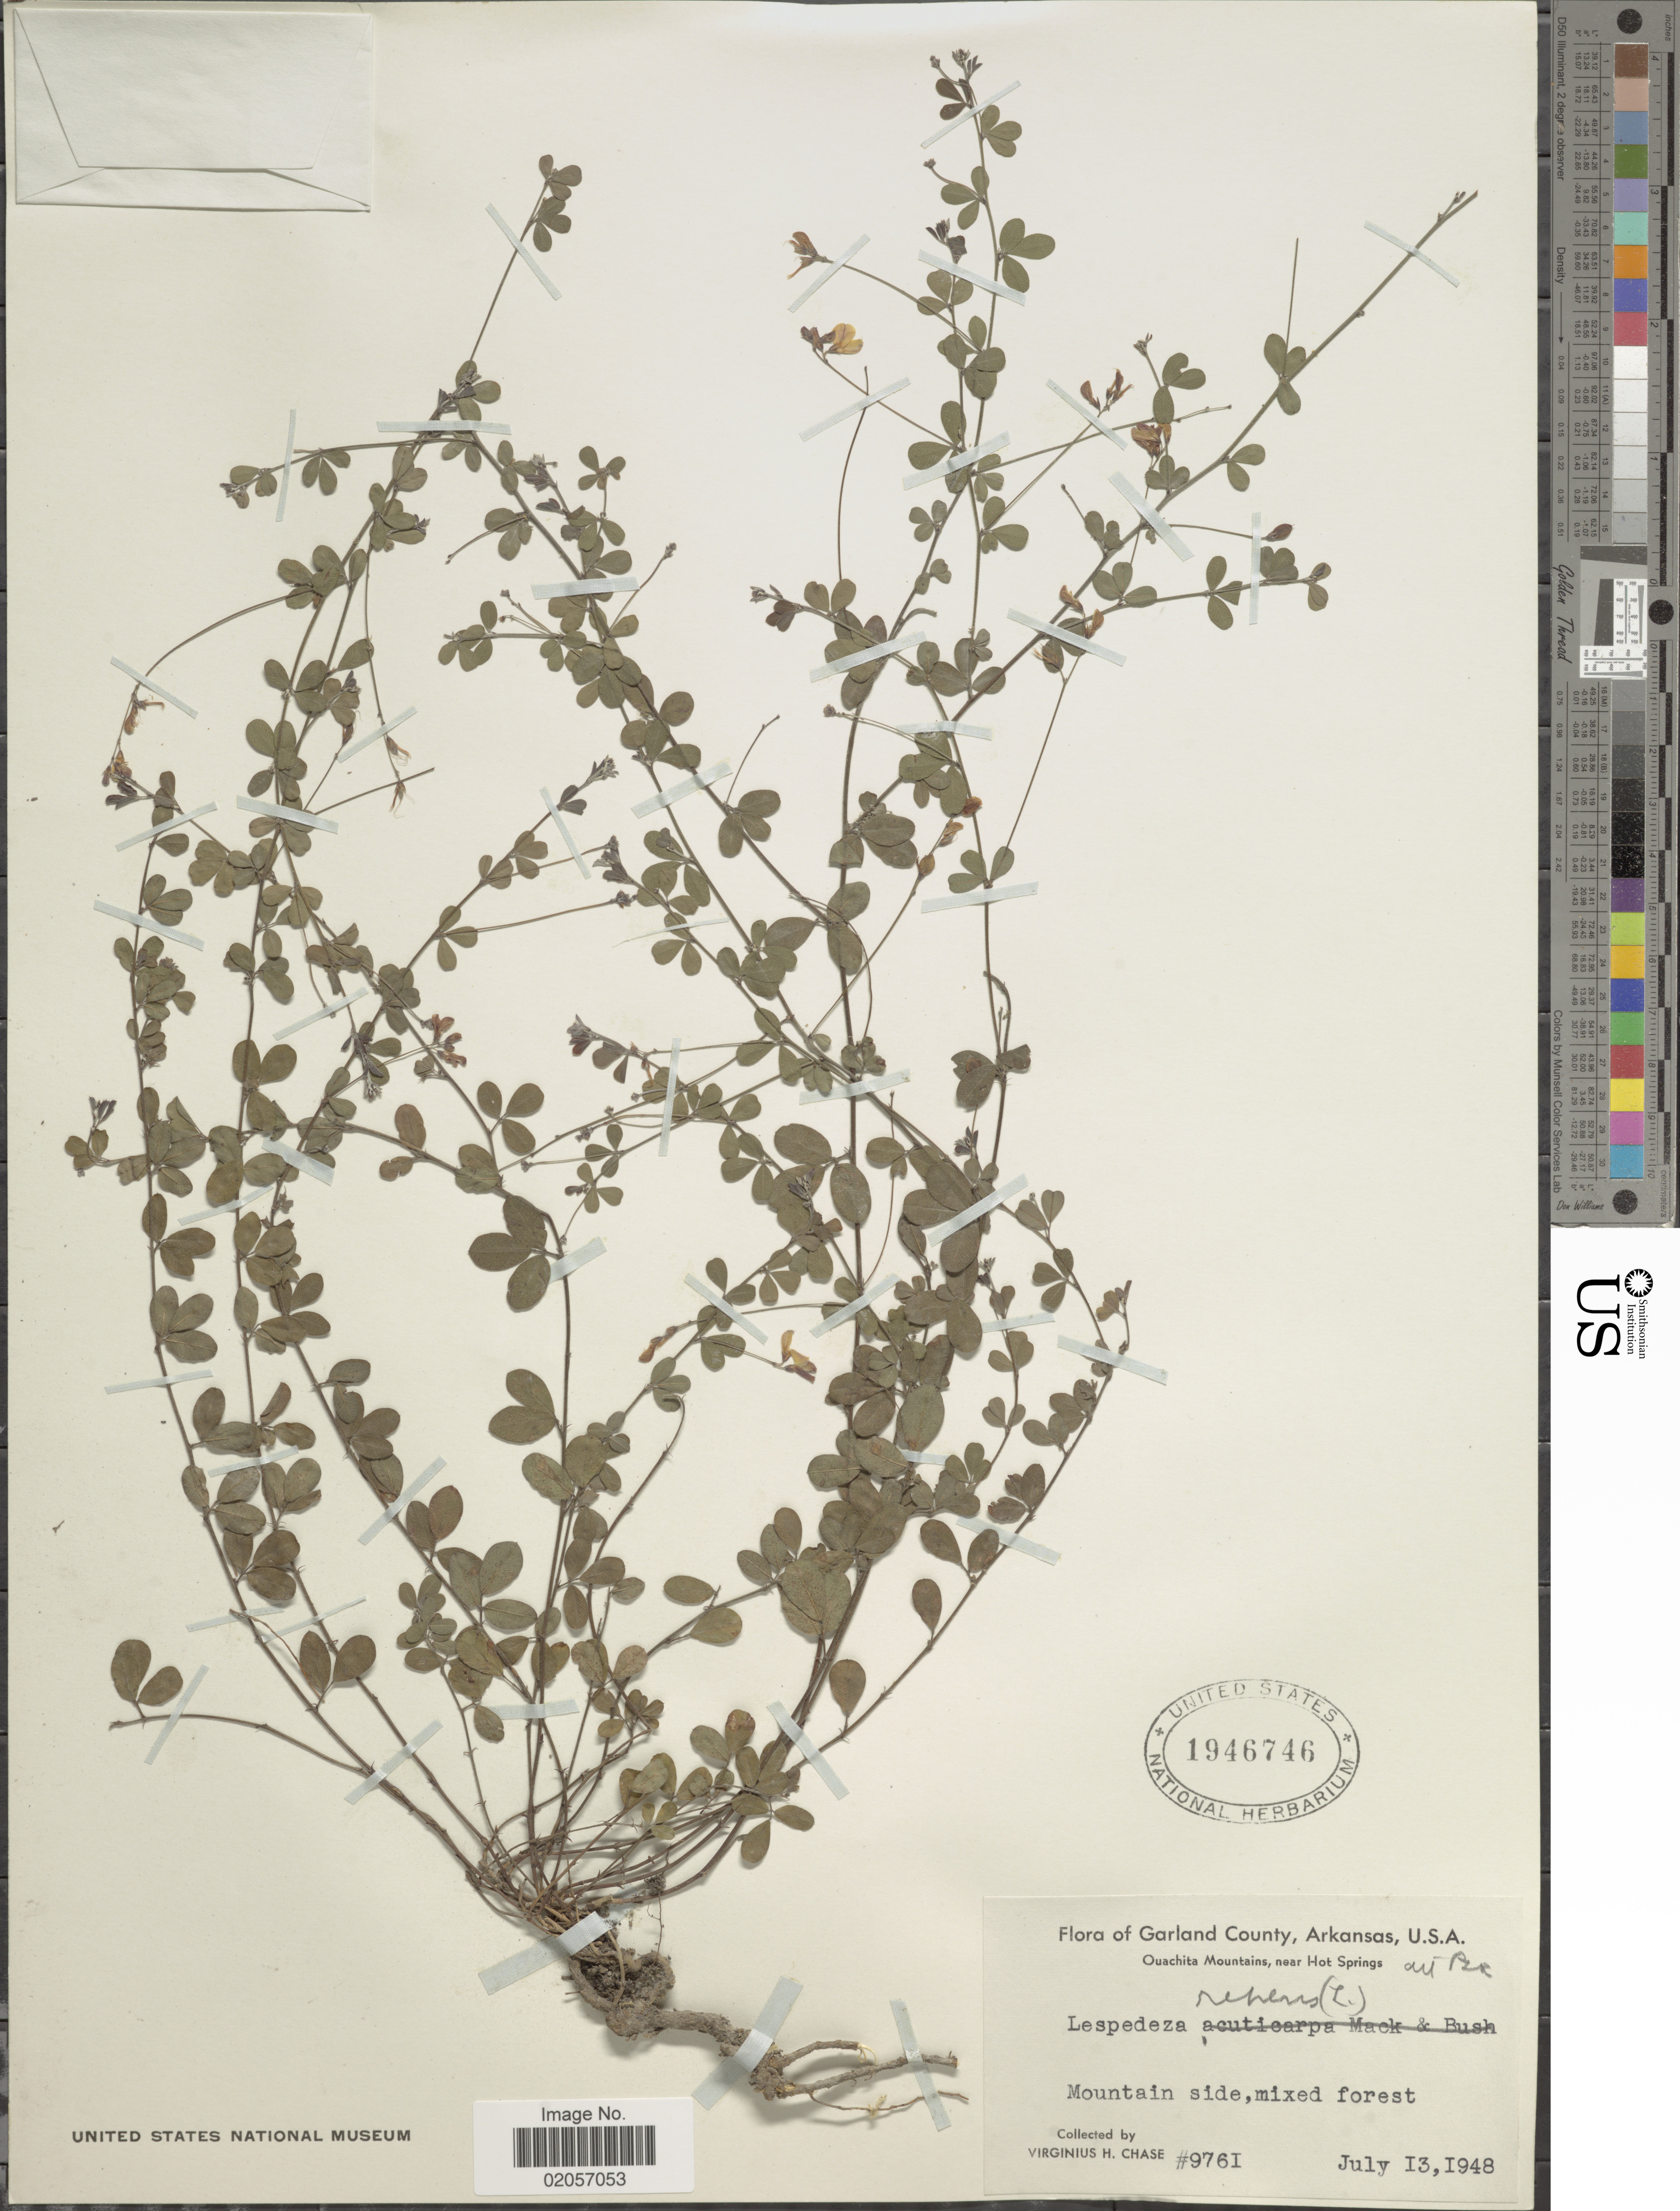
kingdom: Plantae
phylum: Tracheophyta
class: Magnoliopsida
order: Fabales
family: Fabaceae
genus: Lespedeza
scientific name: Lespedeza repens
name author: (L.) W.P.C. Barton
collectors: V. H. Chase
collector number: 976I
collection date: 1948-07-13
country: United States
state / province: Arkansas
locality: Garland County. Ouachita Mountains, near Hot Springs. Mountain side, mixed forest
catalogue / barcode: US 1946746